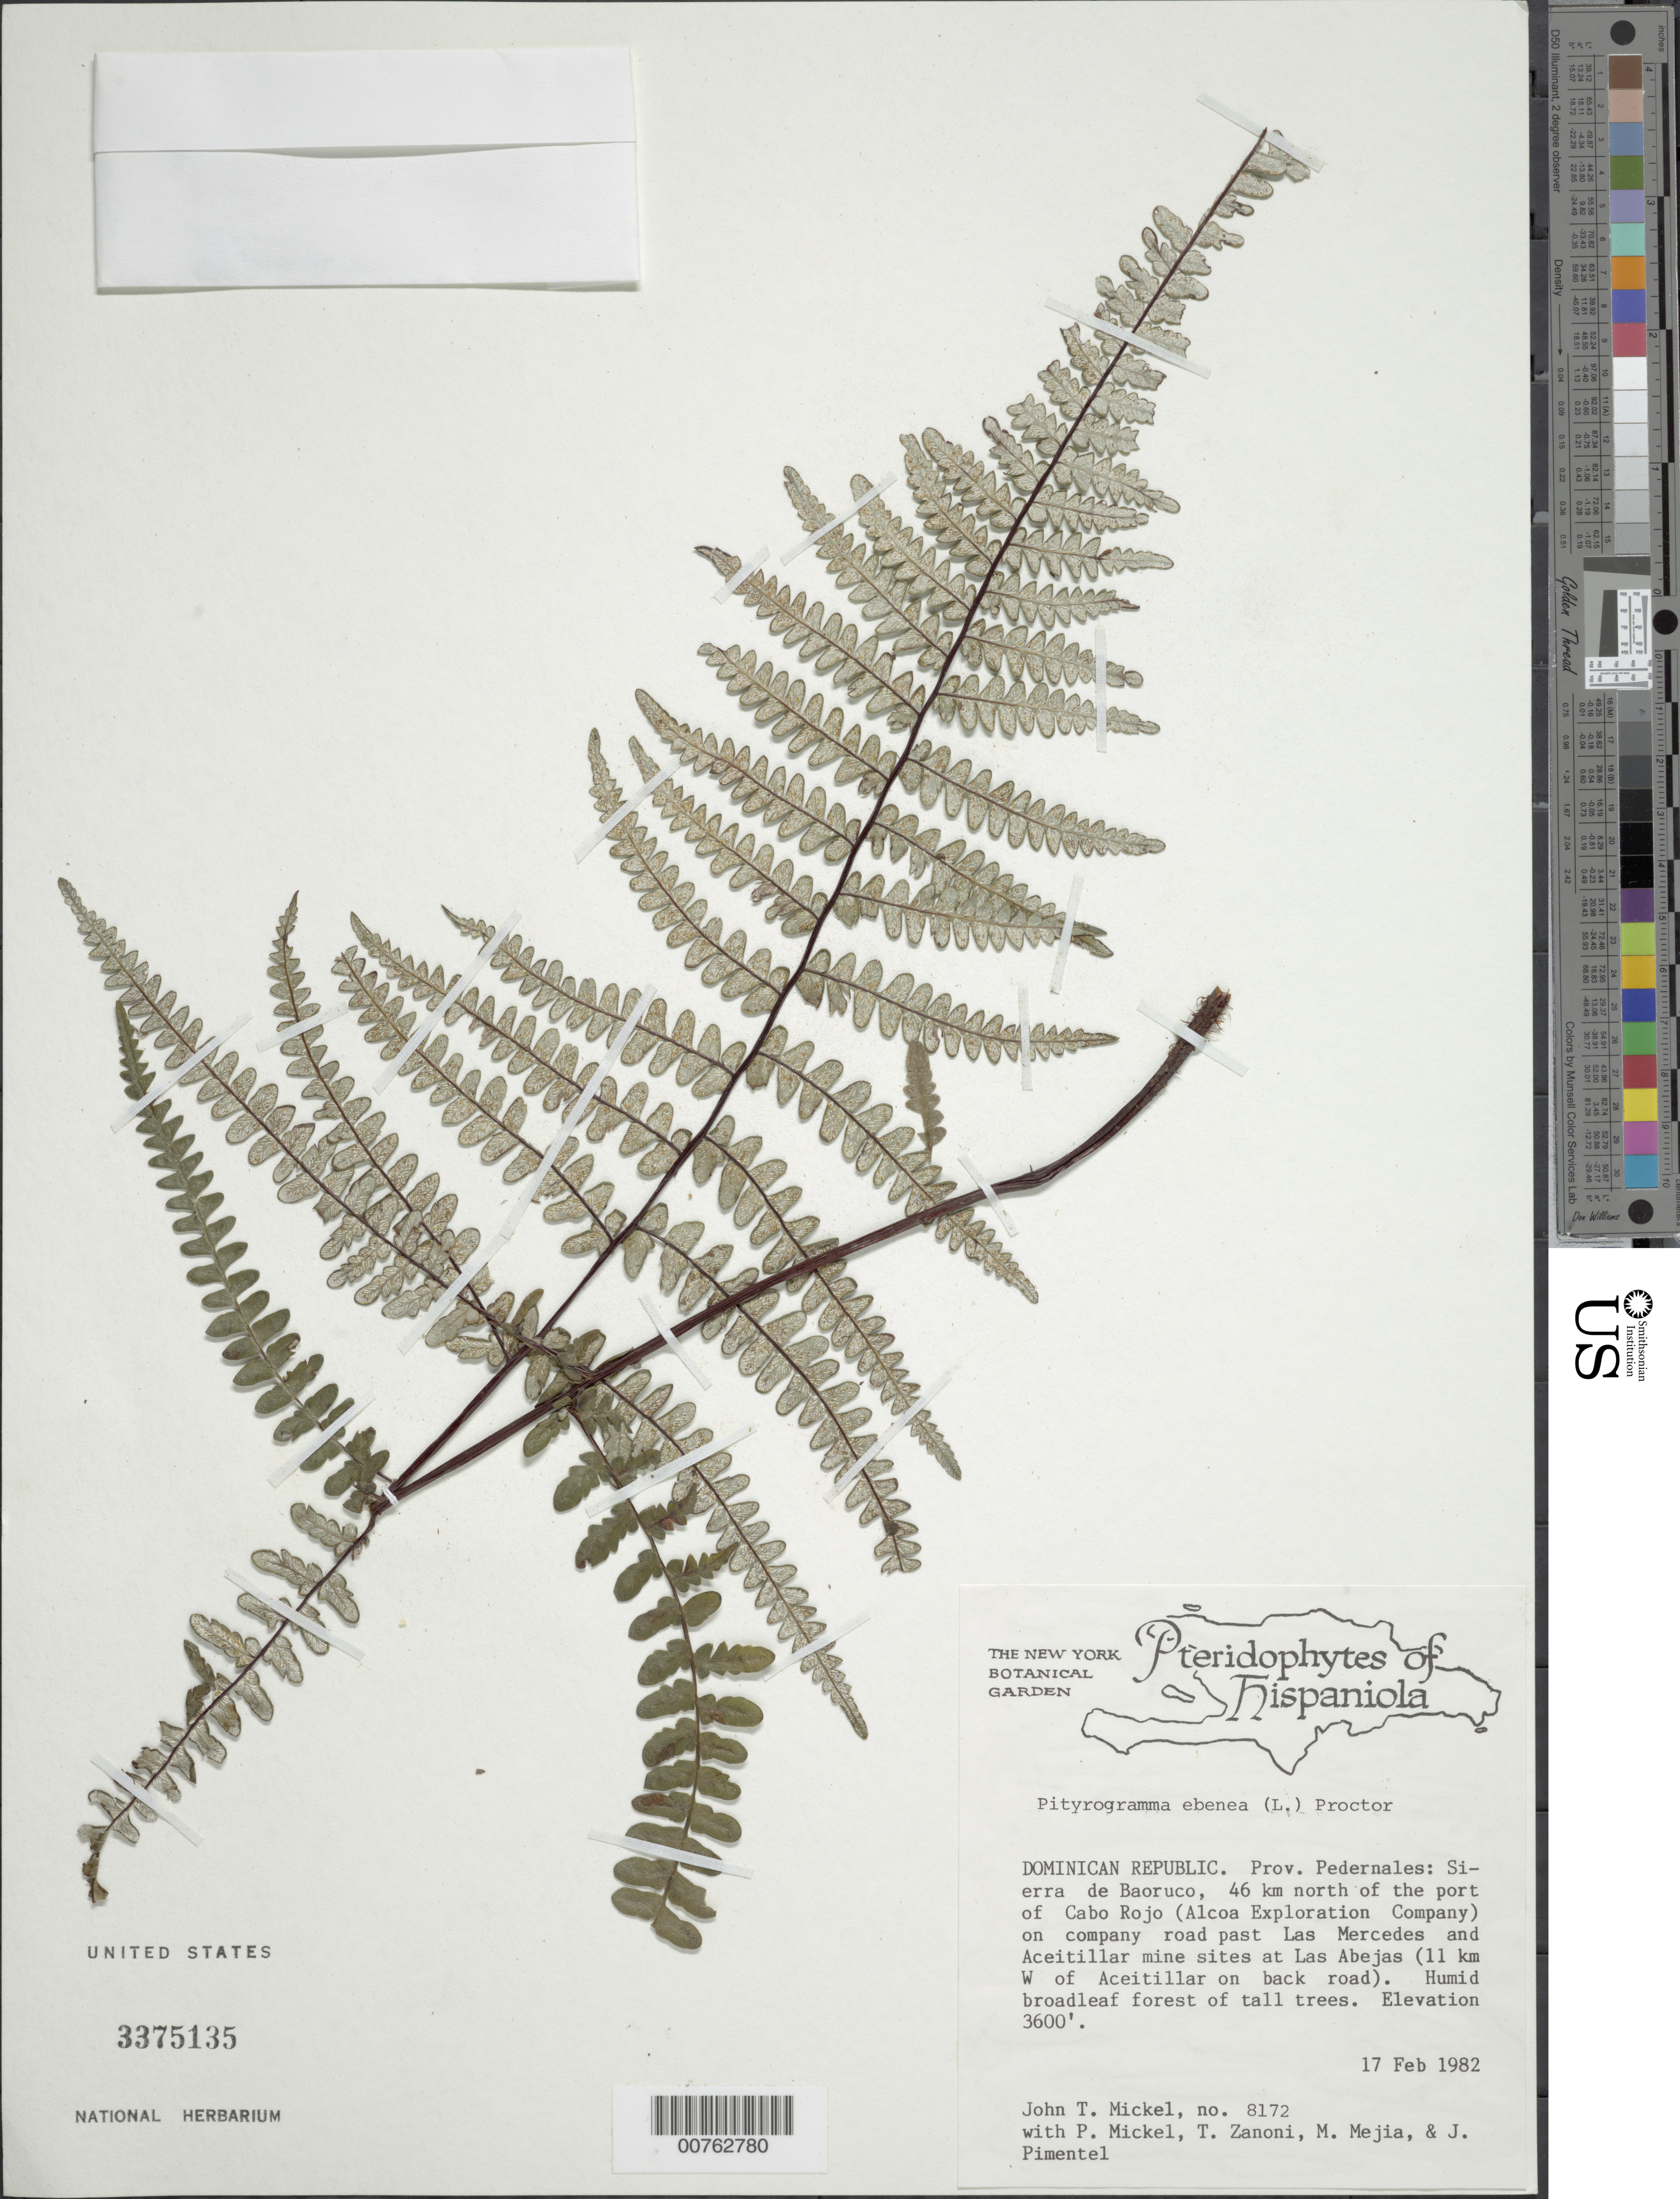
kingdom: Plantae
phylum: Tracheophyta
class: Polypodiopsida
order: Polypodiales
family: Pteridaceae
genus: Pityrogramma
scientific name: Pityrogramma ebenea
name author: (L.) Proctor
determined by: Mickel, J. T., (NY), New York Botanical Garden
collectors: J. T. Mickel, P. Mickel, T. A. Zanoni, M. Mejia & J. Pimentel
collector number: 8172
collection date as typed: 17 Feb 1982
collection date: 1982-02-17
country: Dominican Republic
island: Hispaniola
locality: Prov. Pedernales: Sierra de Baoruco, 46 km N of the port of Cabo Rojo ( Alcoa Exploration Company) on company road past Las Mercedes and Aceitillar mine sites at Las Abejas (11 km W of Aceitillar on back road)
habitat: Humid broadleaf forest of tall trees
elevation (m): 1097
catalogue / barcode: US 3375135